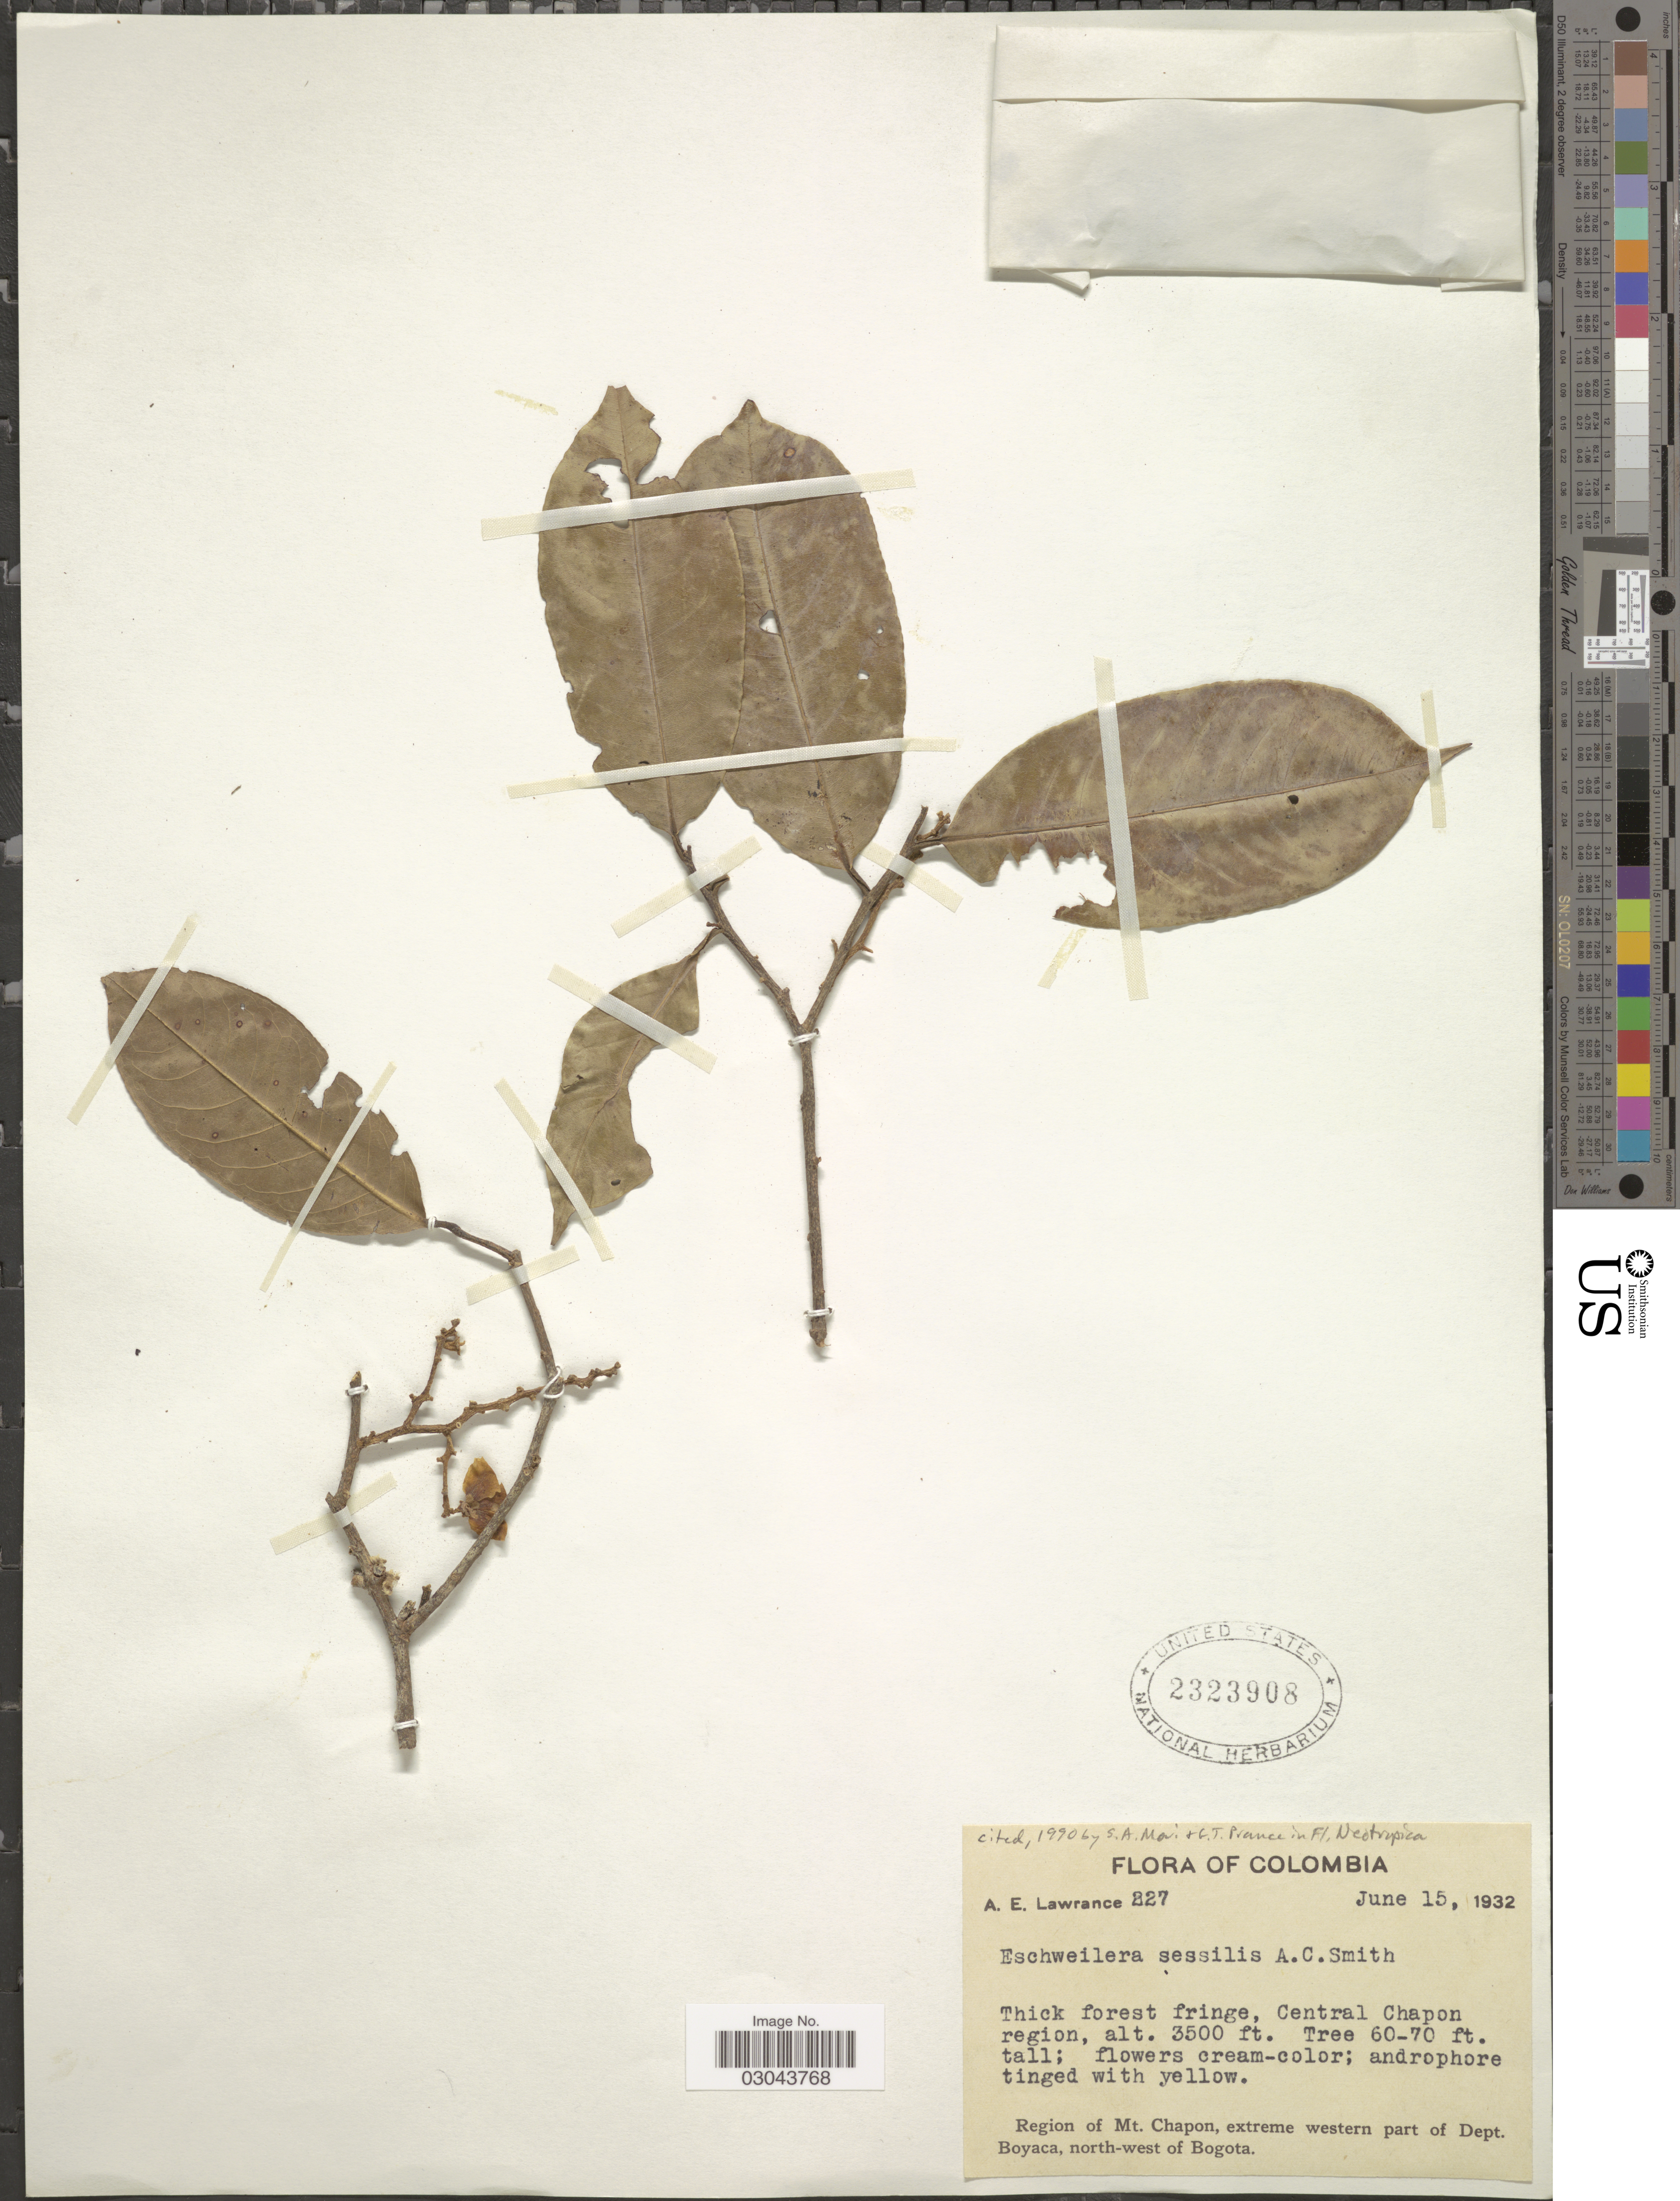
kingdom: Plantae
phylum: Tracheophyta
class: Magnoliopsida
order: Ericales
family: Lecythidaceae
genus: Eschweilera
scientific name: Eschweilera sessilis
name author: A.C. Sm.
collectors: A. Lawrence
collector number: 227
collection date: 1932-06-15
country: Colombia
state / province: Boyacá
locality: Central Chapon region. Region of Mt. Chapon, extreme western part of Dept. Boyaca, north-west of Bogota.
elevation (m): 1067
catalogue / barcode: US 2323908